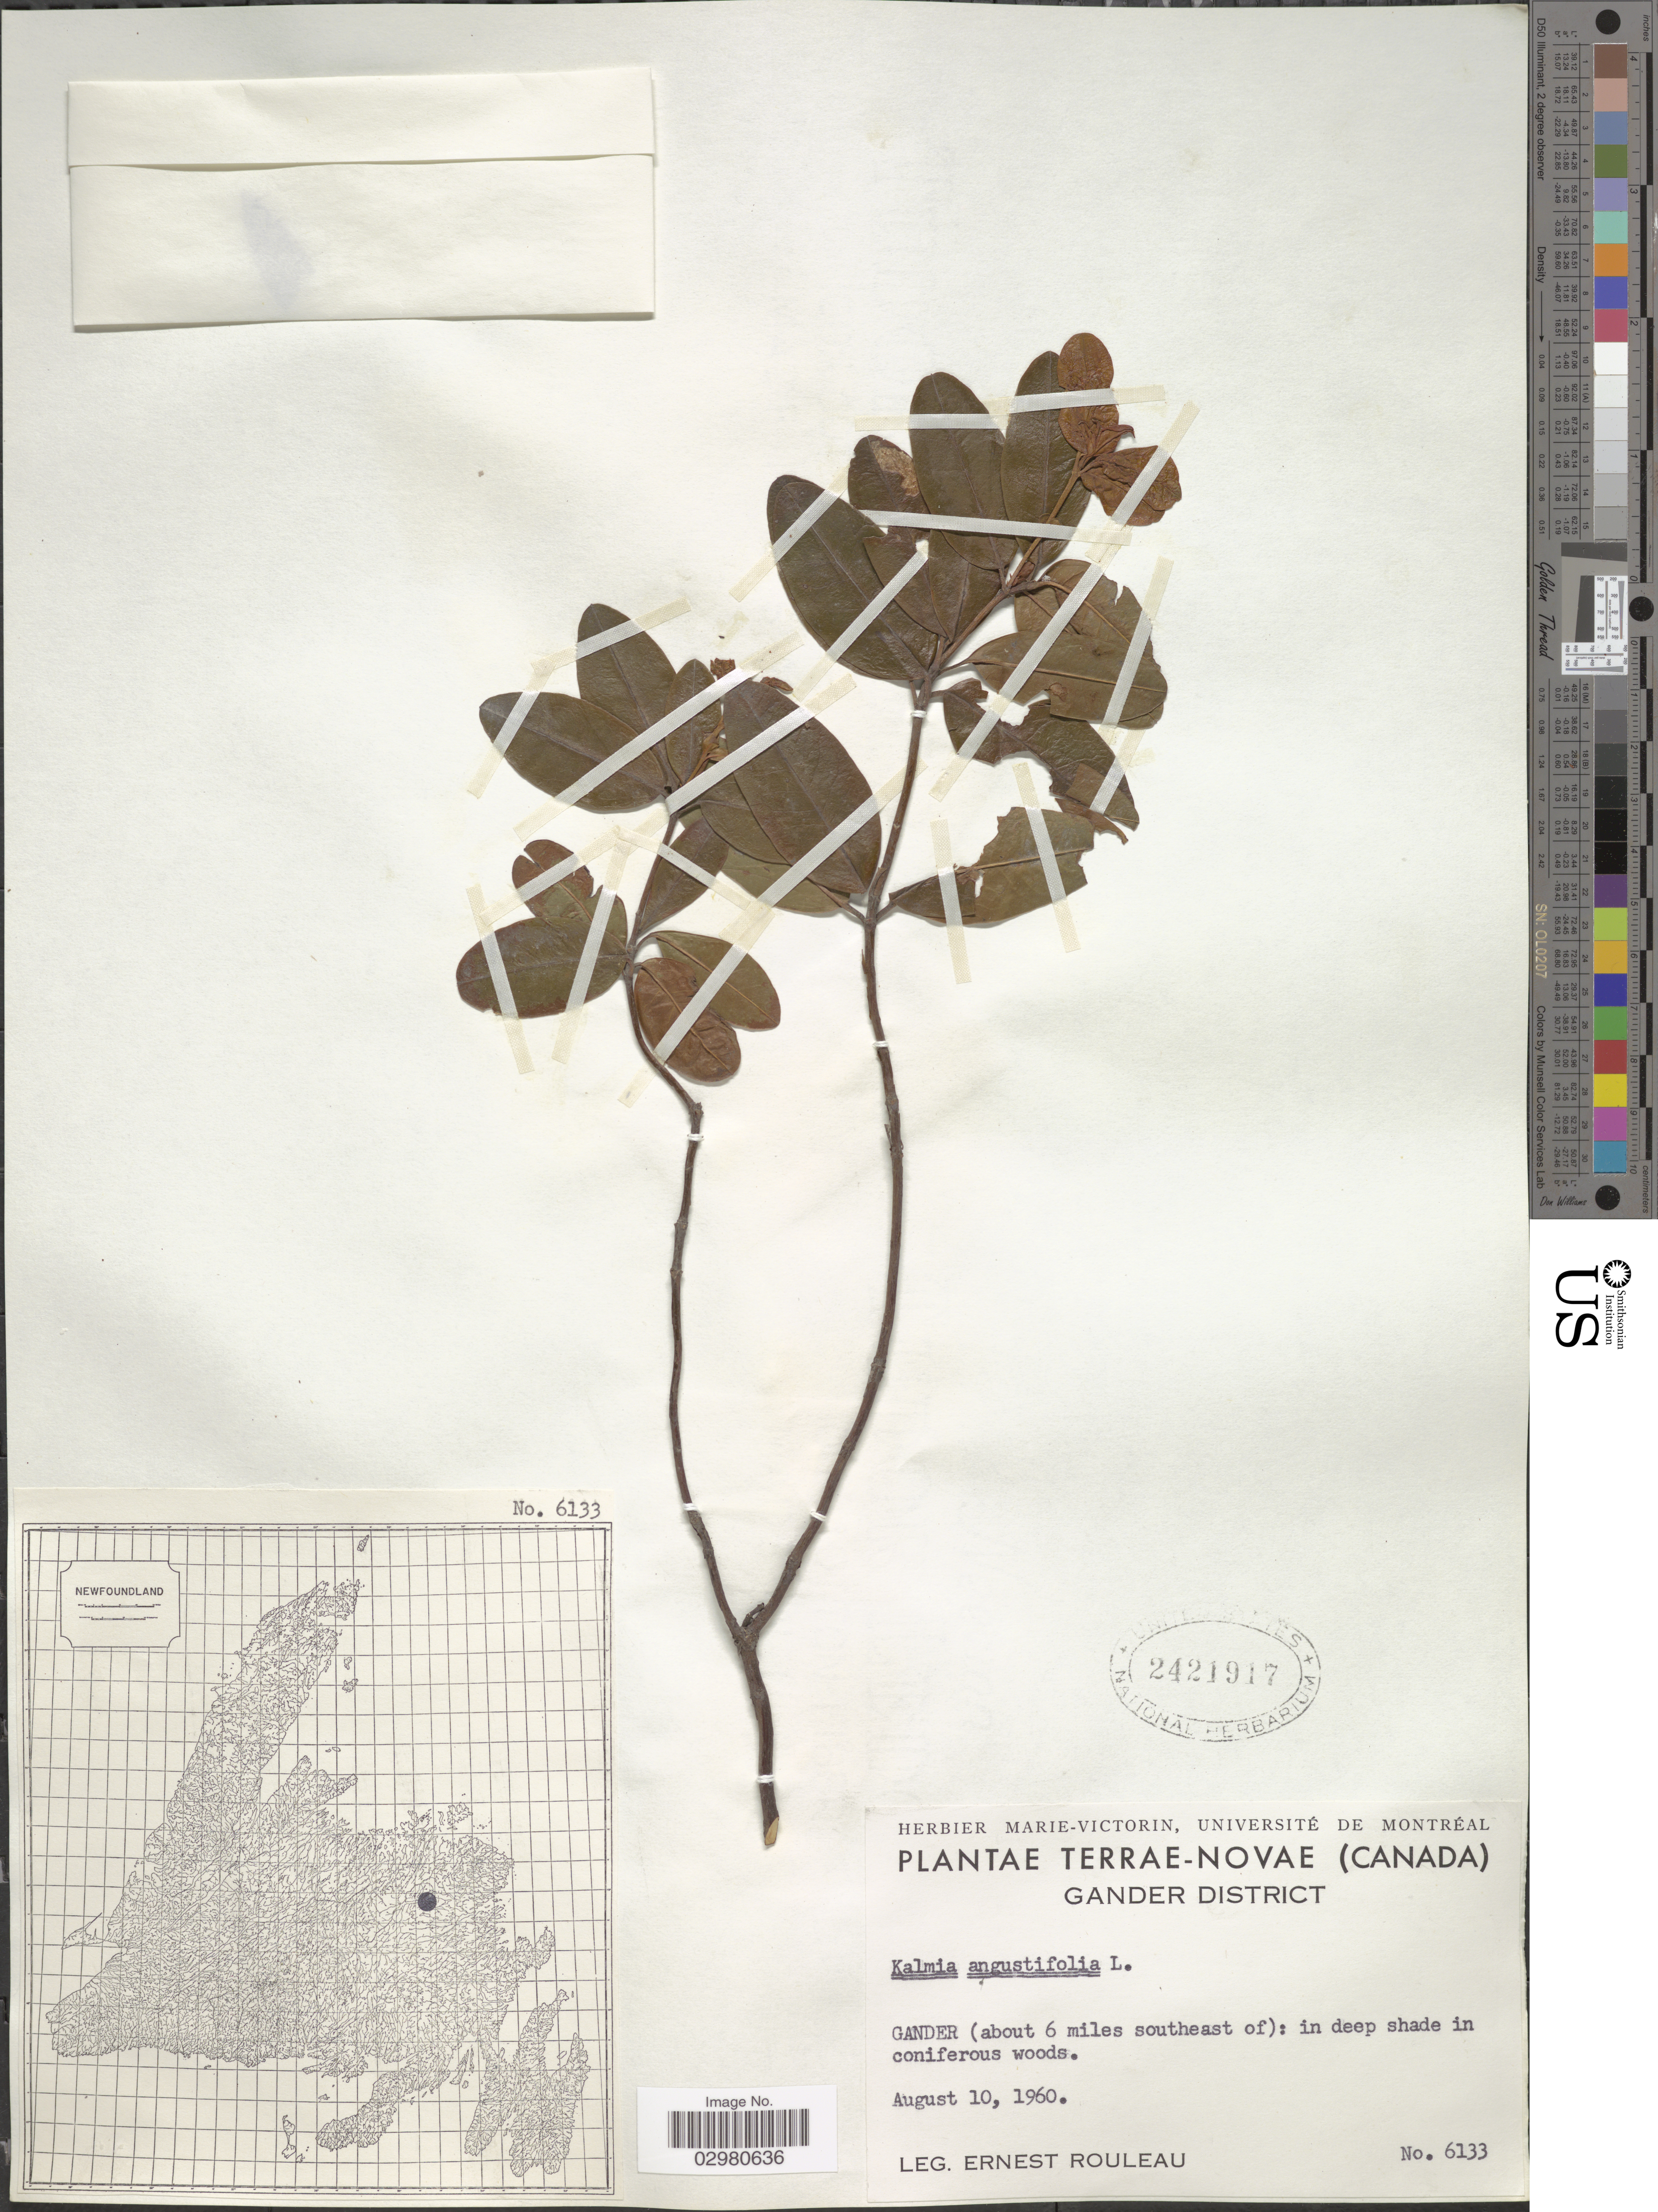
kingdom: Plantae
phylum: Tracheophyta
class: Magnoliopsida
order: Ericales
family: Ericaceae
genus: Kalmia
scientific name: Kalmia angustifolia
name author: L.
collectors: J. Rouleau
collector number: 6133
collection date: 1960-08-10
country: Canada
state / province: Newfoundland and Labrador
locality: Terrae-Novae. Gander District. Gander (about 6 miles southeast of ).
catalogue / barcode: US 2421917